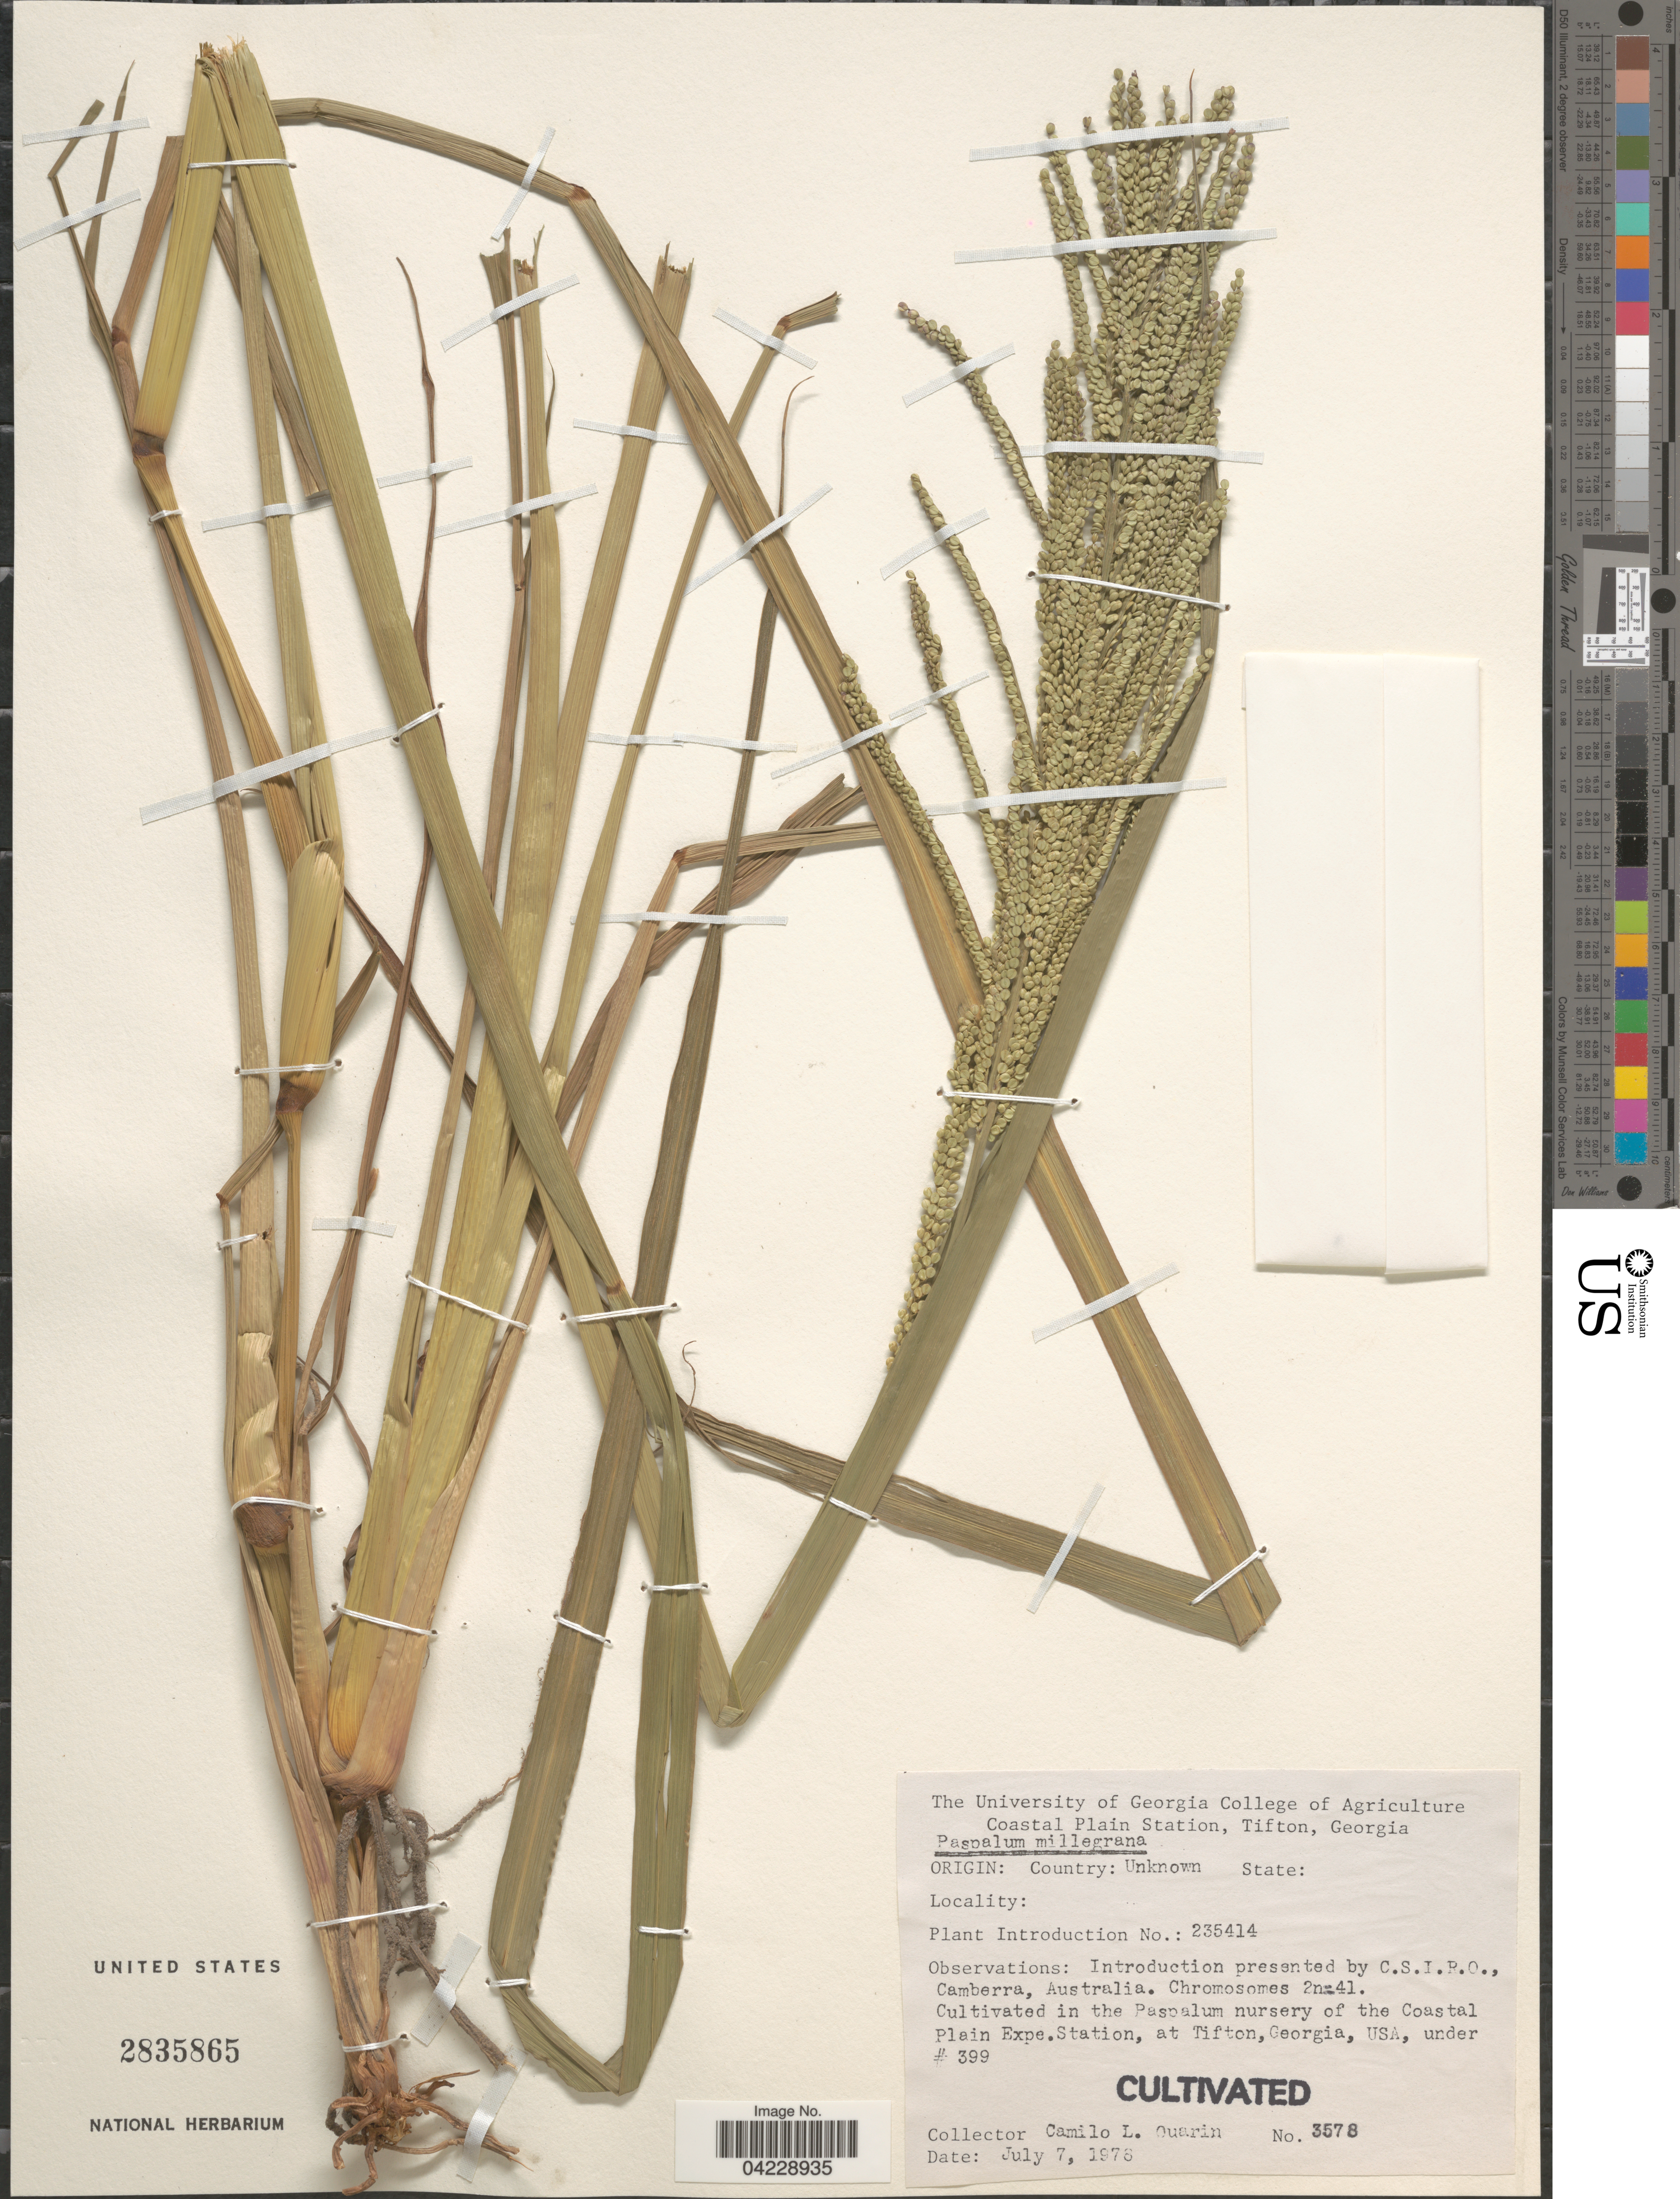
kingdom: Plantae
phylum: Tracheophyta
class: Liliopsida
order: Poales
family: Poaceae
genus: Paspalum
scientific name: Paspalum millegrana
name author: Schrad.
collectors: C. Quarin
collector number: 3578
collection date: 1976-07-07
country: United States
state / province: Georgia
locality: In the Paspalum nursery of the Coastal Plain Expe. Station, at Tifton, under # 399.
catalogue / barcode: US 2835865